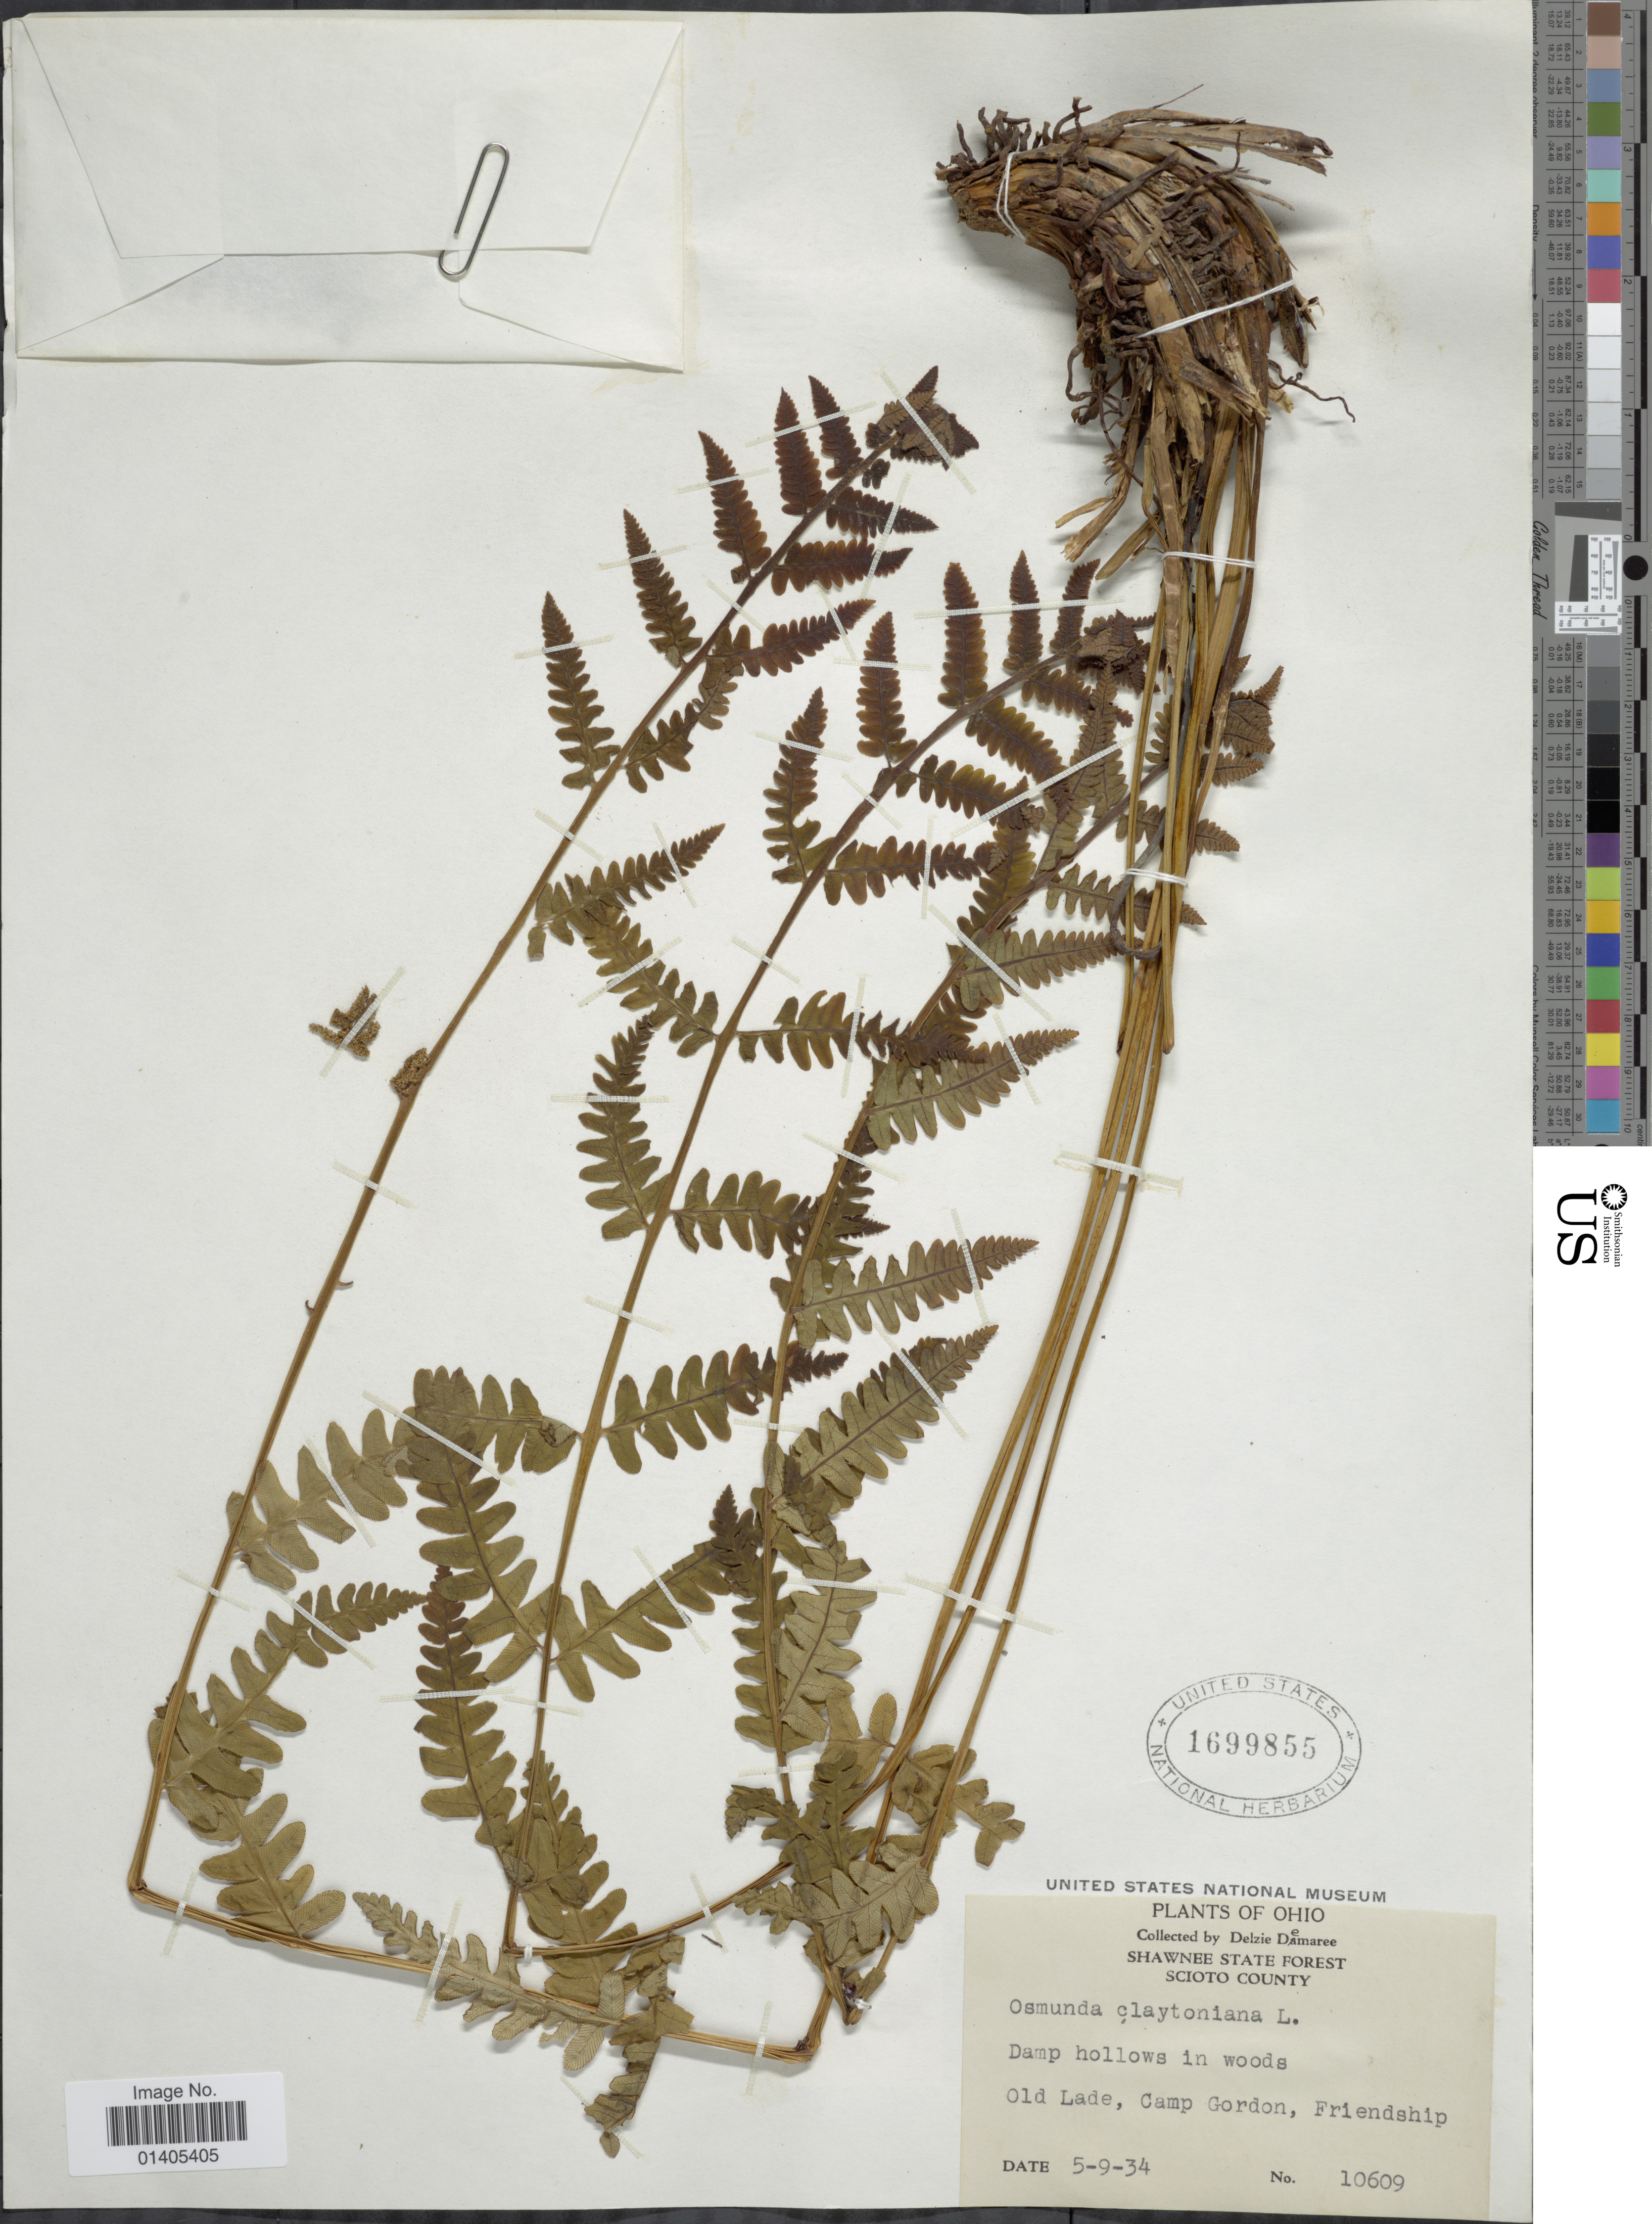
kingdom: Plantae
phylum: Tracheophyta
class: Polypodiopsida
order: Osmundales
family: Osmundaceae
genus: Osmunda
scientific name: Osmunda claytoniana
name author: (L.) Tagawa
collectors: D. Demaree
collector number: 10609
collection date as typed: Transcribed d/m/y: 9/5/34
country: United States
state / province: Ohio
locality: Shawnee State Forest, Scotio County, Old Lade, Camp Gordon, Friendship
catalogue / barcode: US 1699855